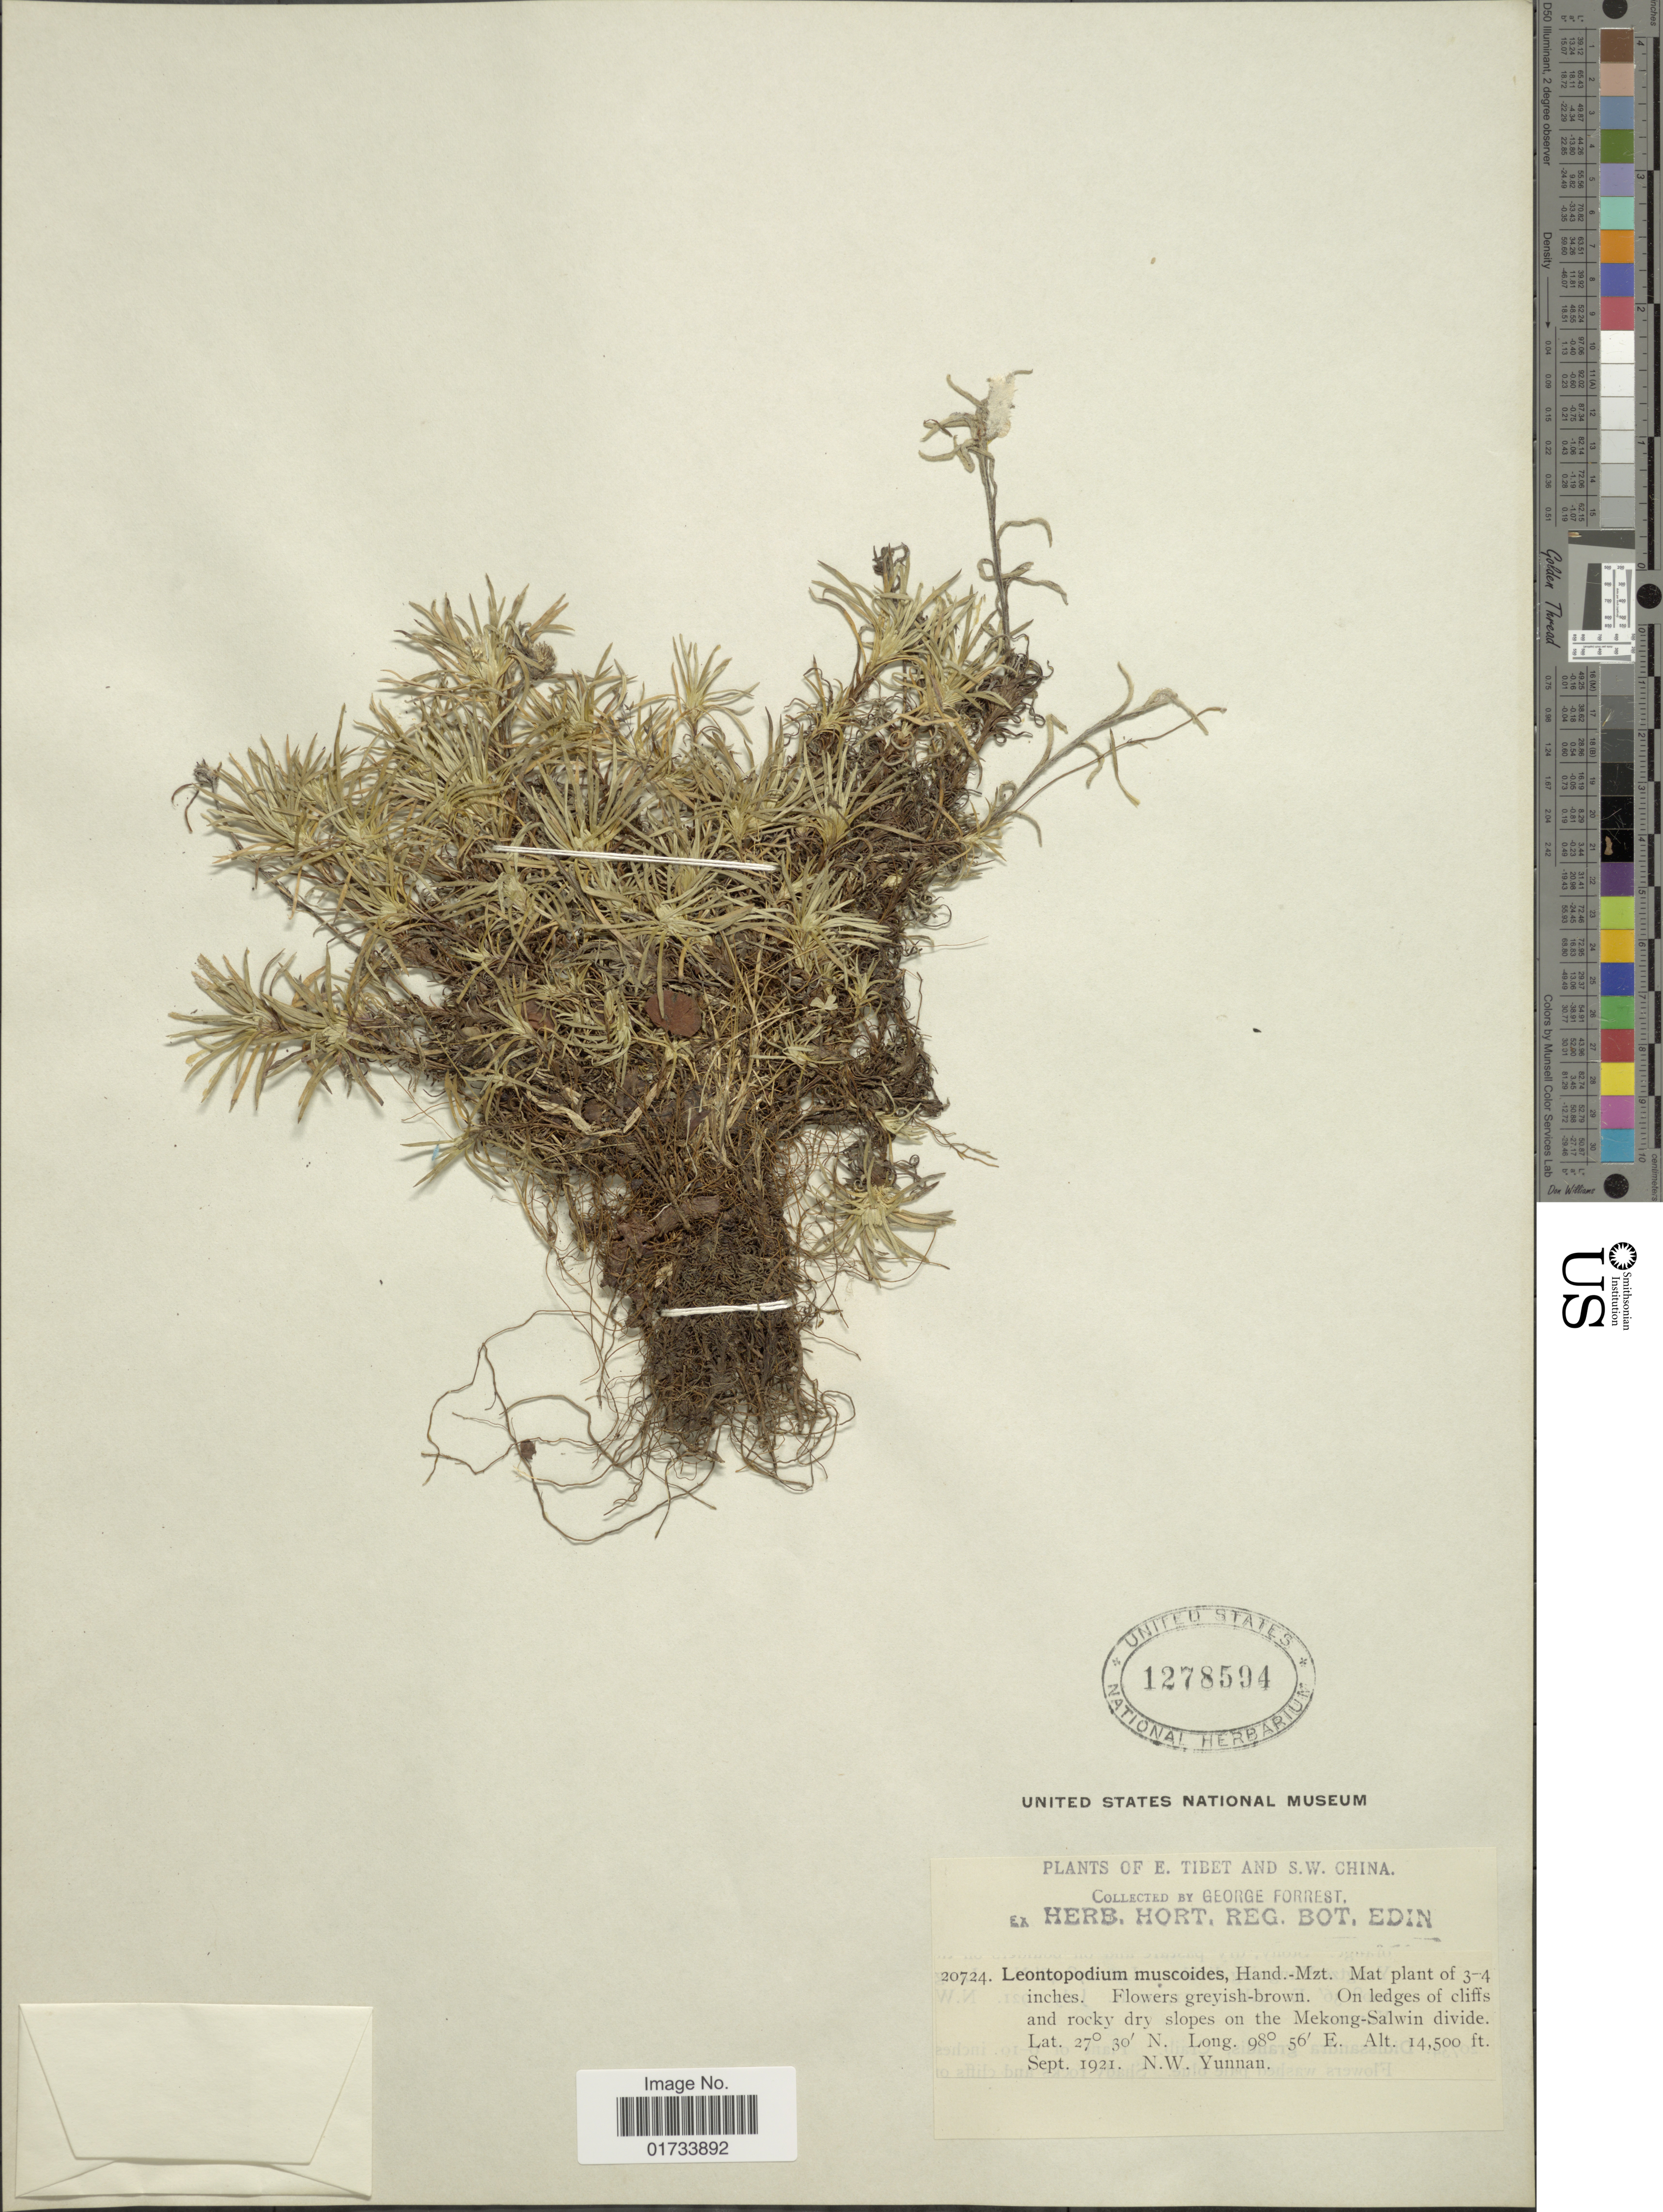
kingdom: Plantae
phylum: Tracheophyta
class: Magnoliopsida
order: Asterales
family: Asteraceae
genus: Leontopodium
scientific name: Leontopodium muscoides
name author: Hand.-Mazz.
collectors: G. Forrest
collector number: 20724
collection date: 1921-09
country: China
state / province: Yunnan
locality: E.Tibet and S.W. China, on ledges of cliffs and rocky dry slopes on the Mekong-Salwin divide, N.W. Yunnan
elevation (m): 4420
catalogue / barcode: US 1278594